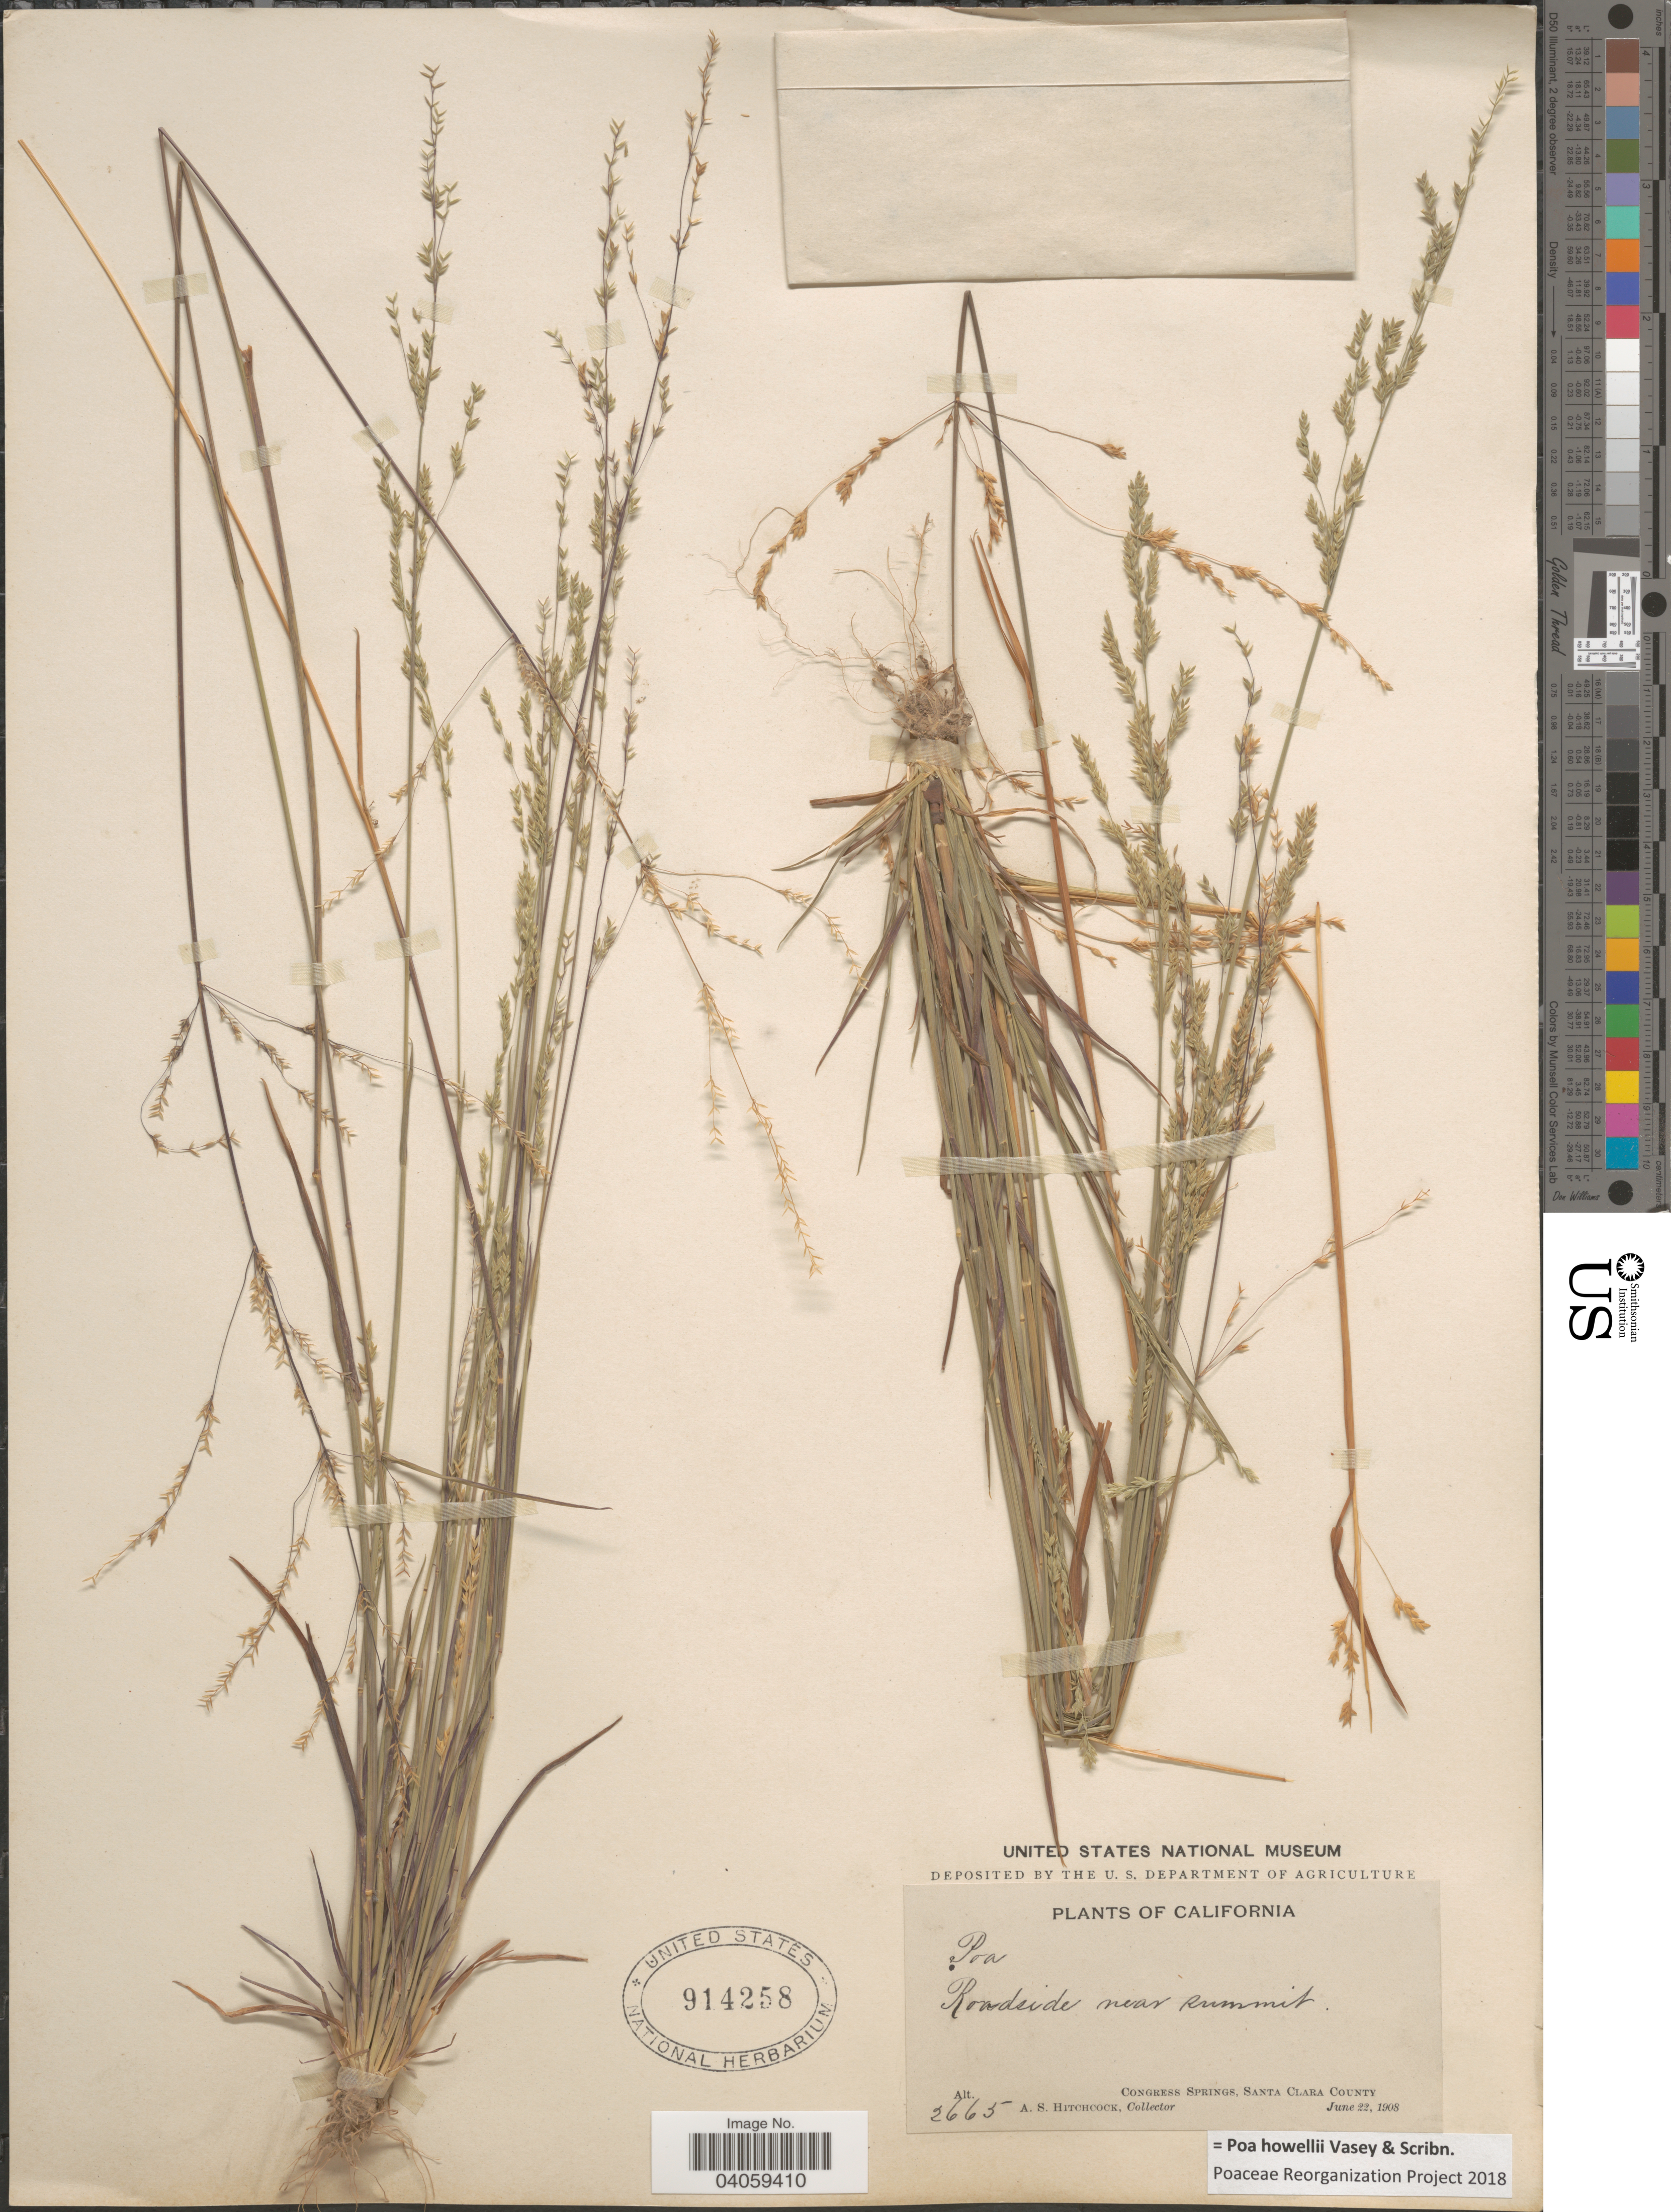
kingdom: Plantae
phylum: Tracheophyta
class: Liliopsida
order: Poales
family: Poaceae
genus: Poa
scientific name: Poa howellii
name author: Vasey & Scribn.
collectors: A. S. Hitchcock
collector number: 2665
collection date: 1908-06-22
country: United States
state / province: California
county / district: Santa Clara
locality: Roadside near summit. Congress Springs, Santa Clara County.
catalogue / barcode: US 914258